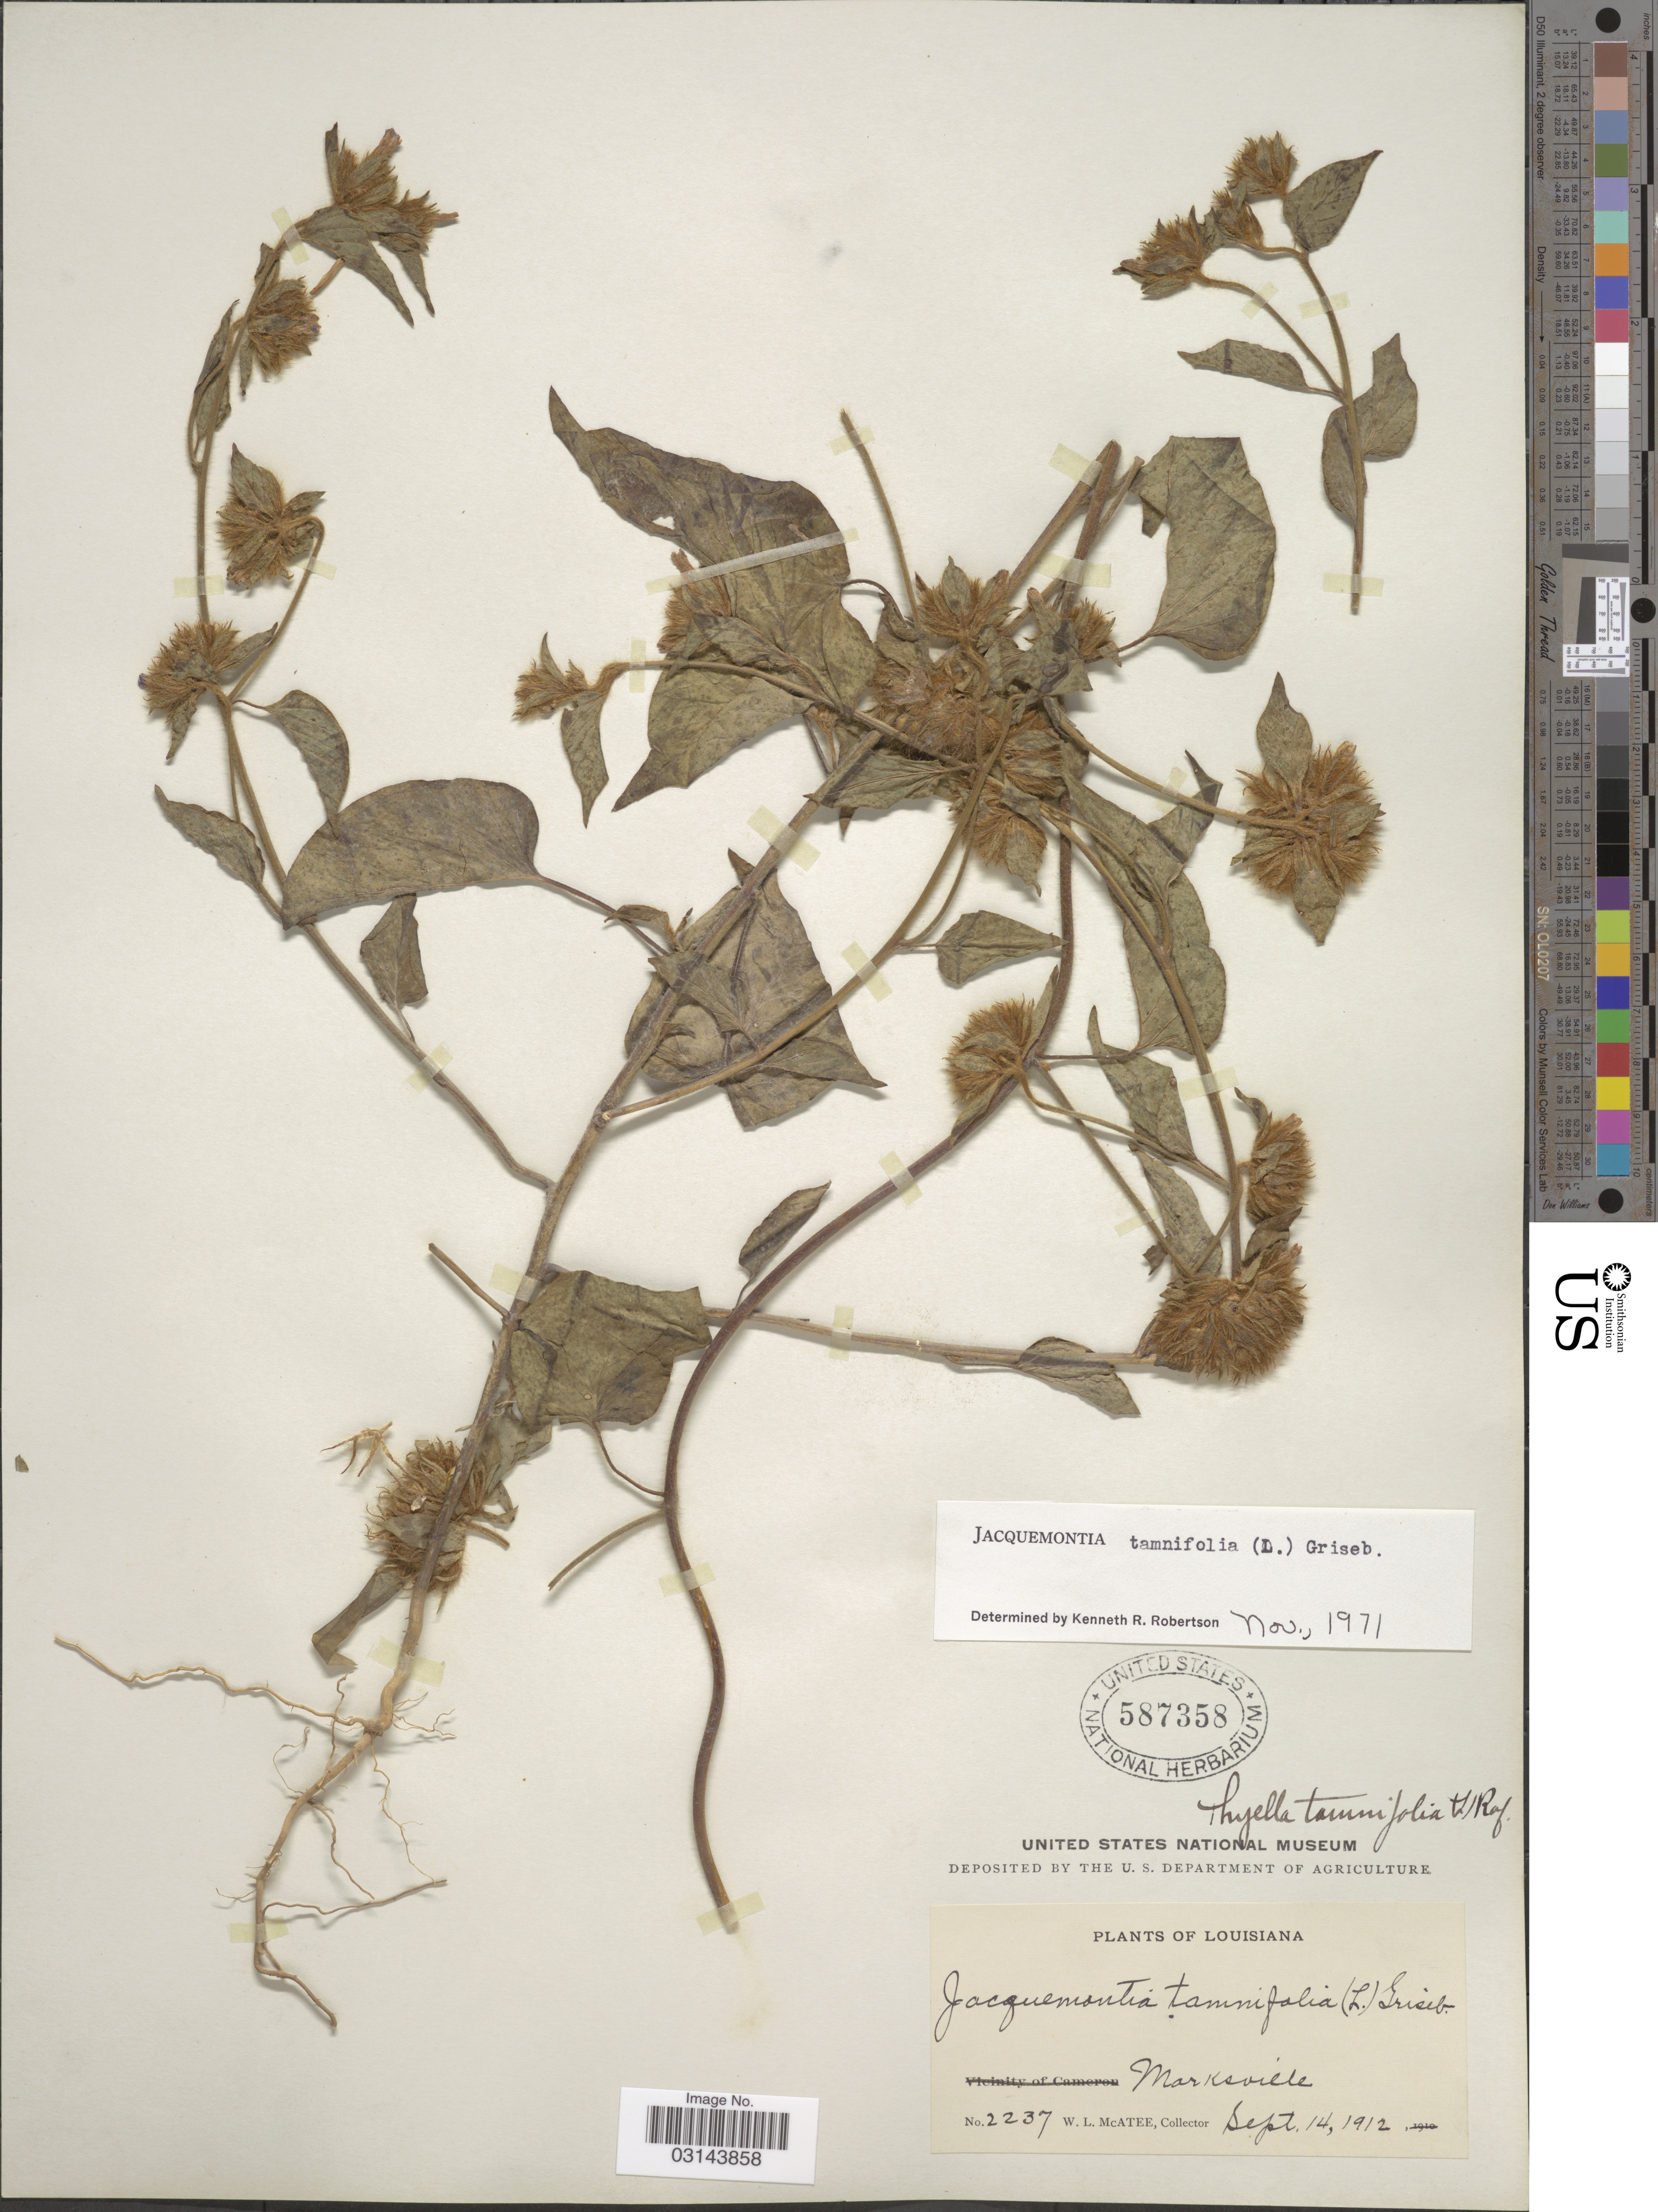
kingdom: Plantae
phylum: Tracheophyta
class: Magnoliopsida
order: Solanales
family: Convolvulaceae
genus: Jacquemontia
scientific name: Jacquemontia tamnifolia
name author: (L.) Griseb.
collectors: W. McAtee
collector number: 2237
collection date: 1912-09-14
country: United States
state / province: Louisiana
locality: Marksville.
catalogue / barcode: US 587358